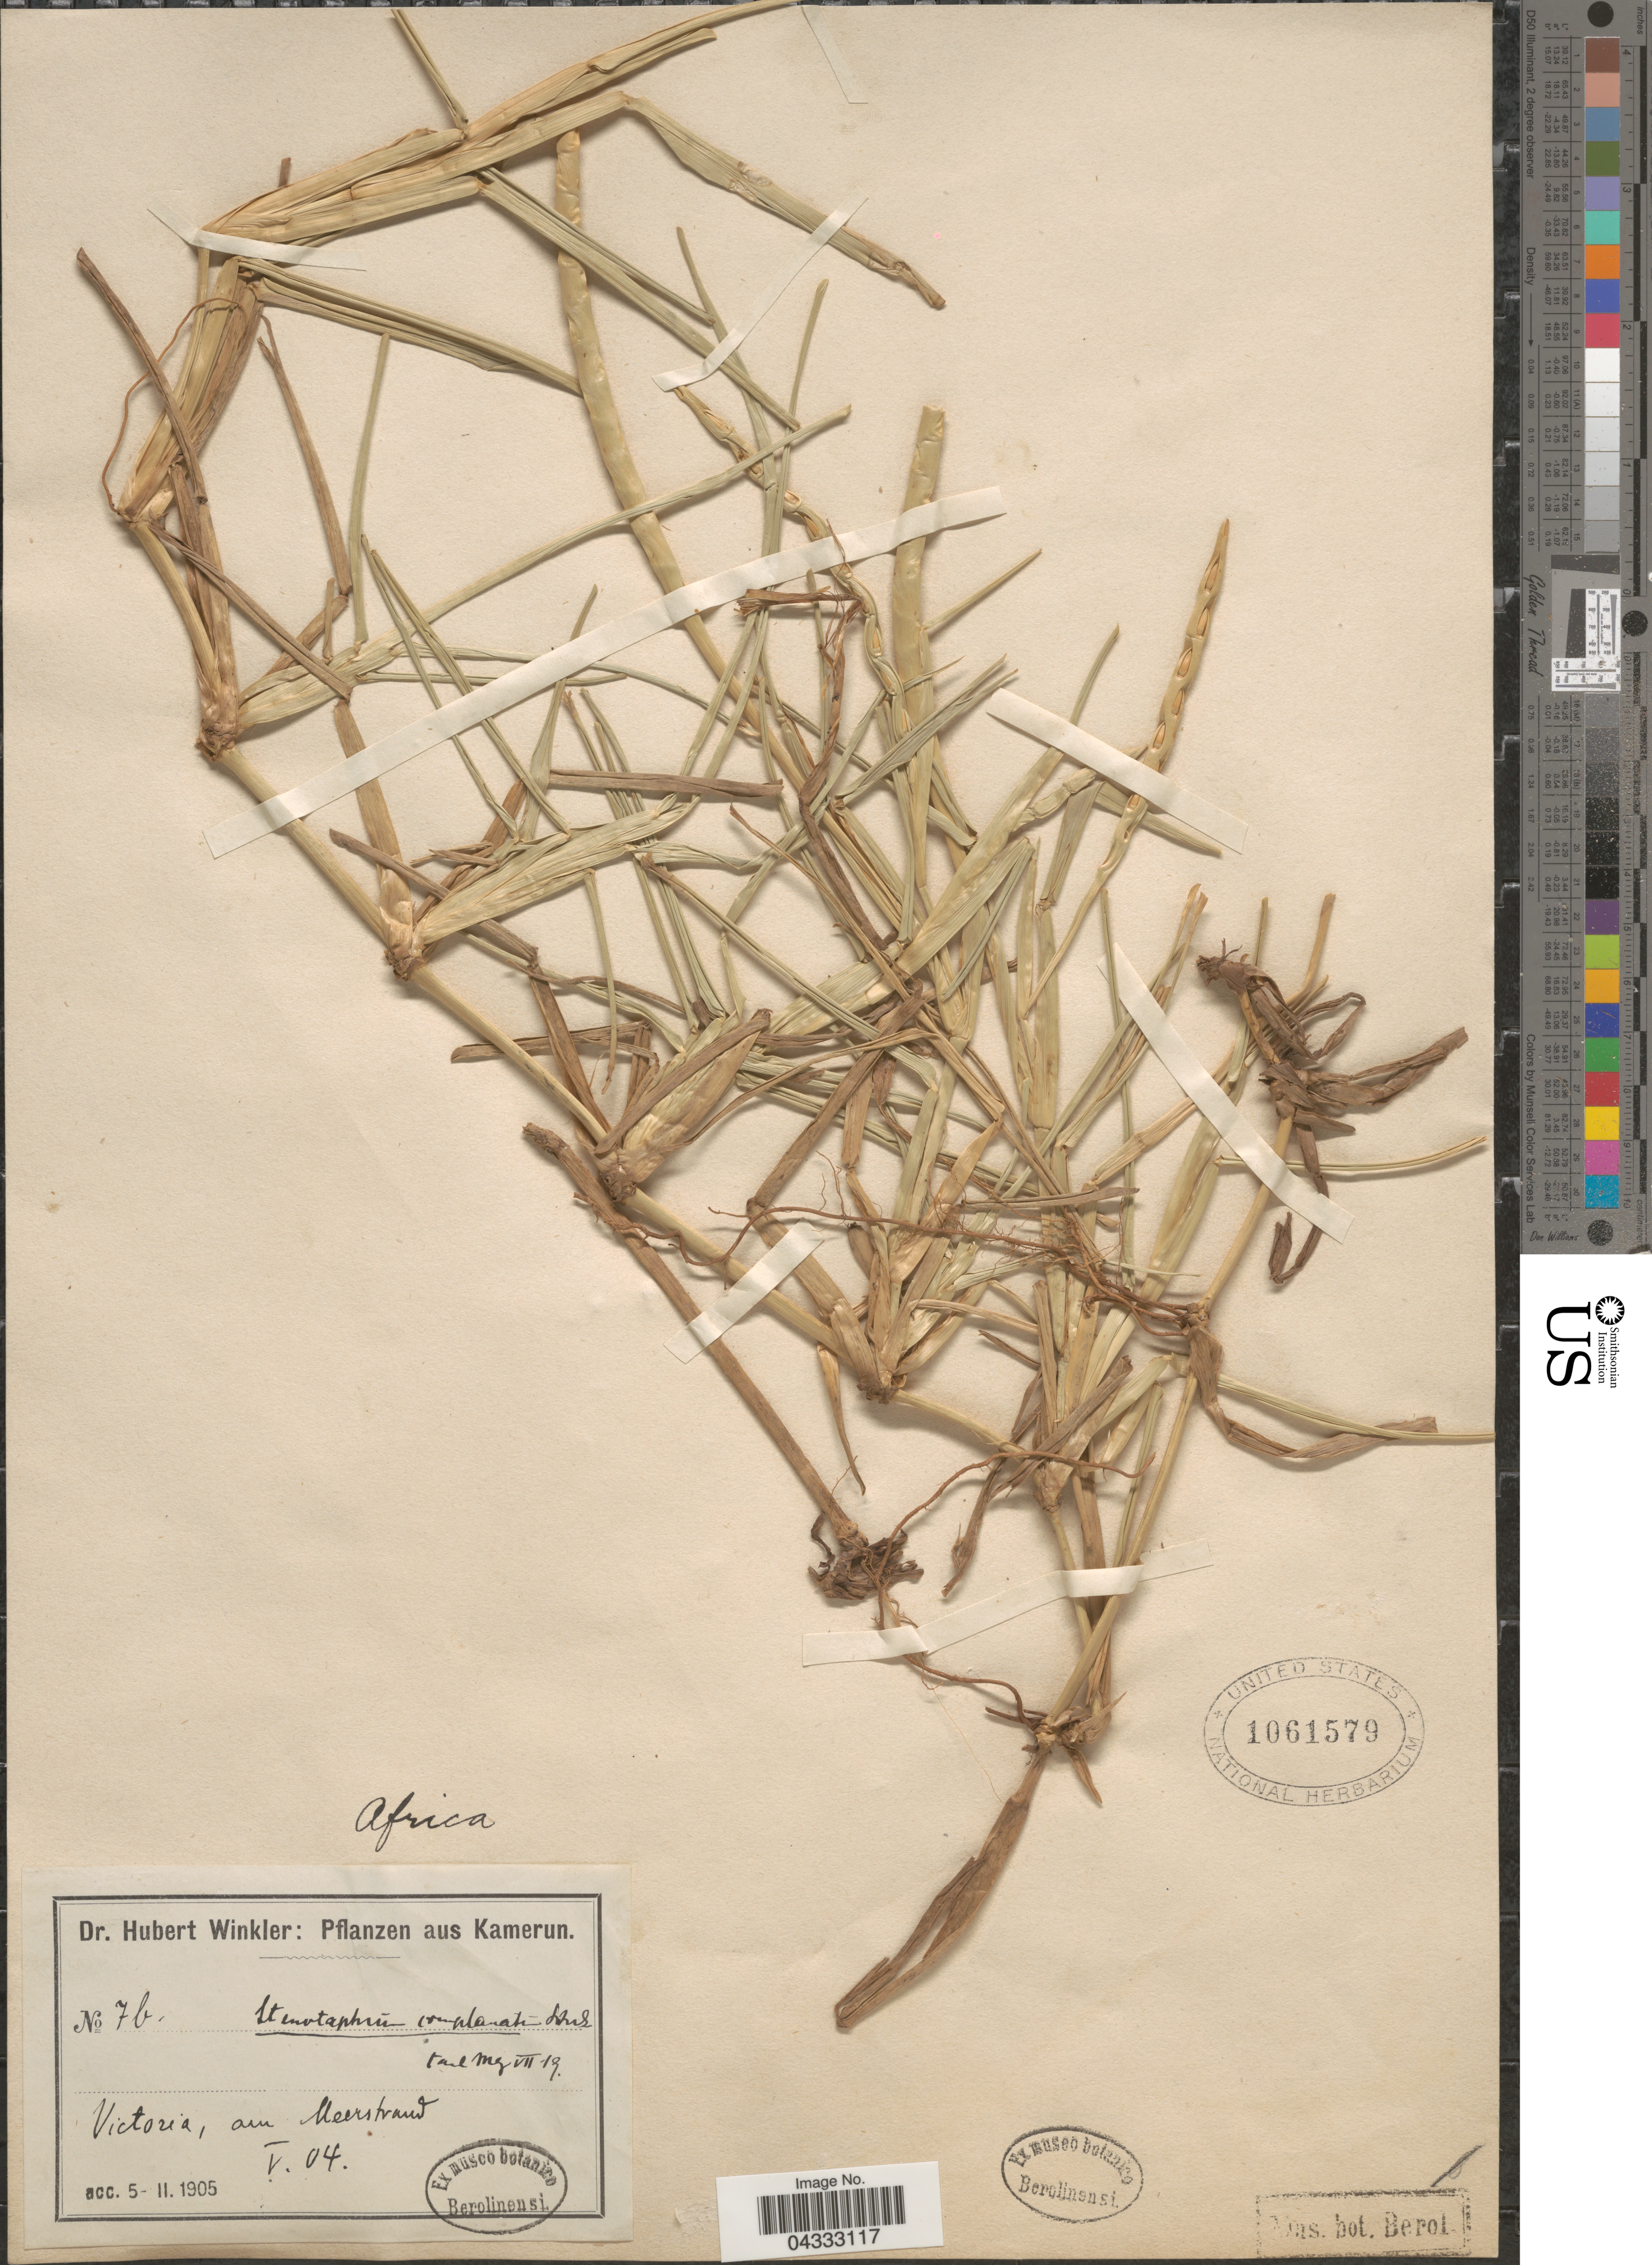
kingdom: Plantae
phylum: Tracheophyta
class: Liliopsida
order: Poales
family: Poaceae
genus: Stenotaphrum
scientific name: Stenotaphrum secundatum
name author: (Walter) Kuntze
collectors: H. J. P. Winkler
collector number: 7b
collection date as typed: Transcribed d/m/y: /5/4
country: Cameroon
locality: Kamerun. Victoria, am Meerstrand.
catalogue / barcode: US 1061579